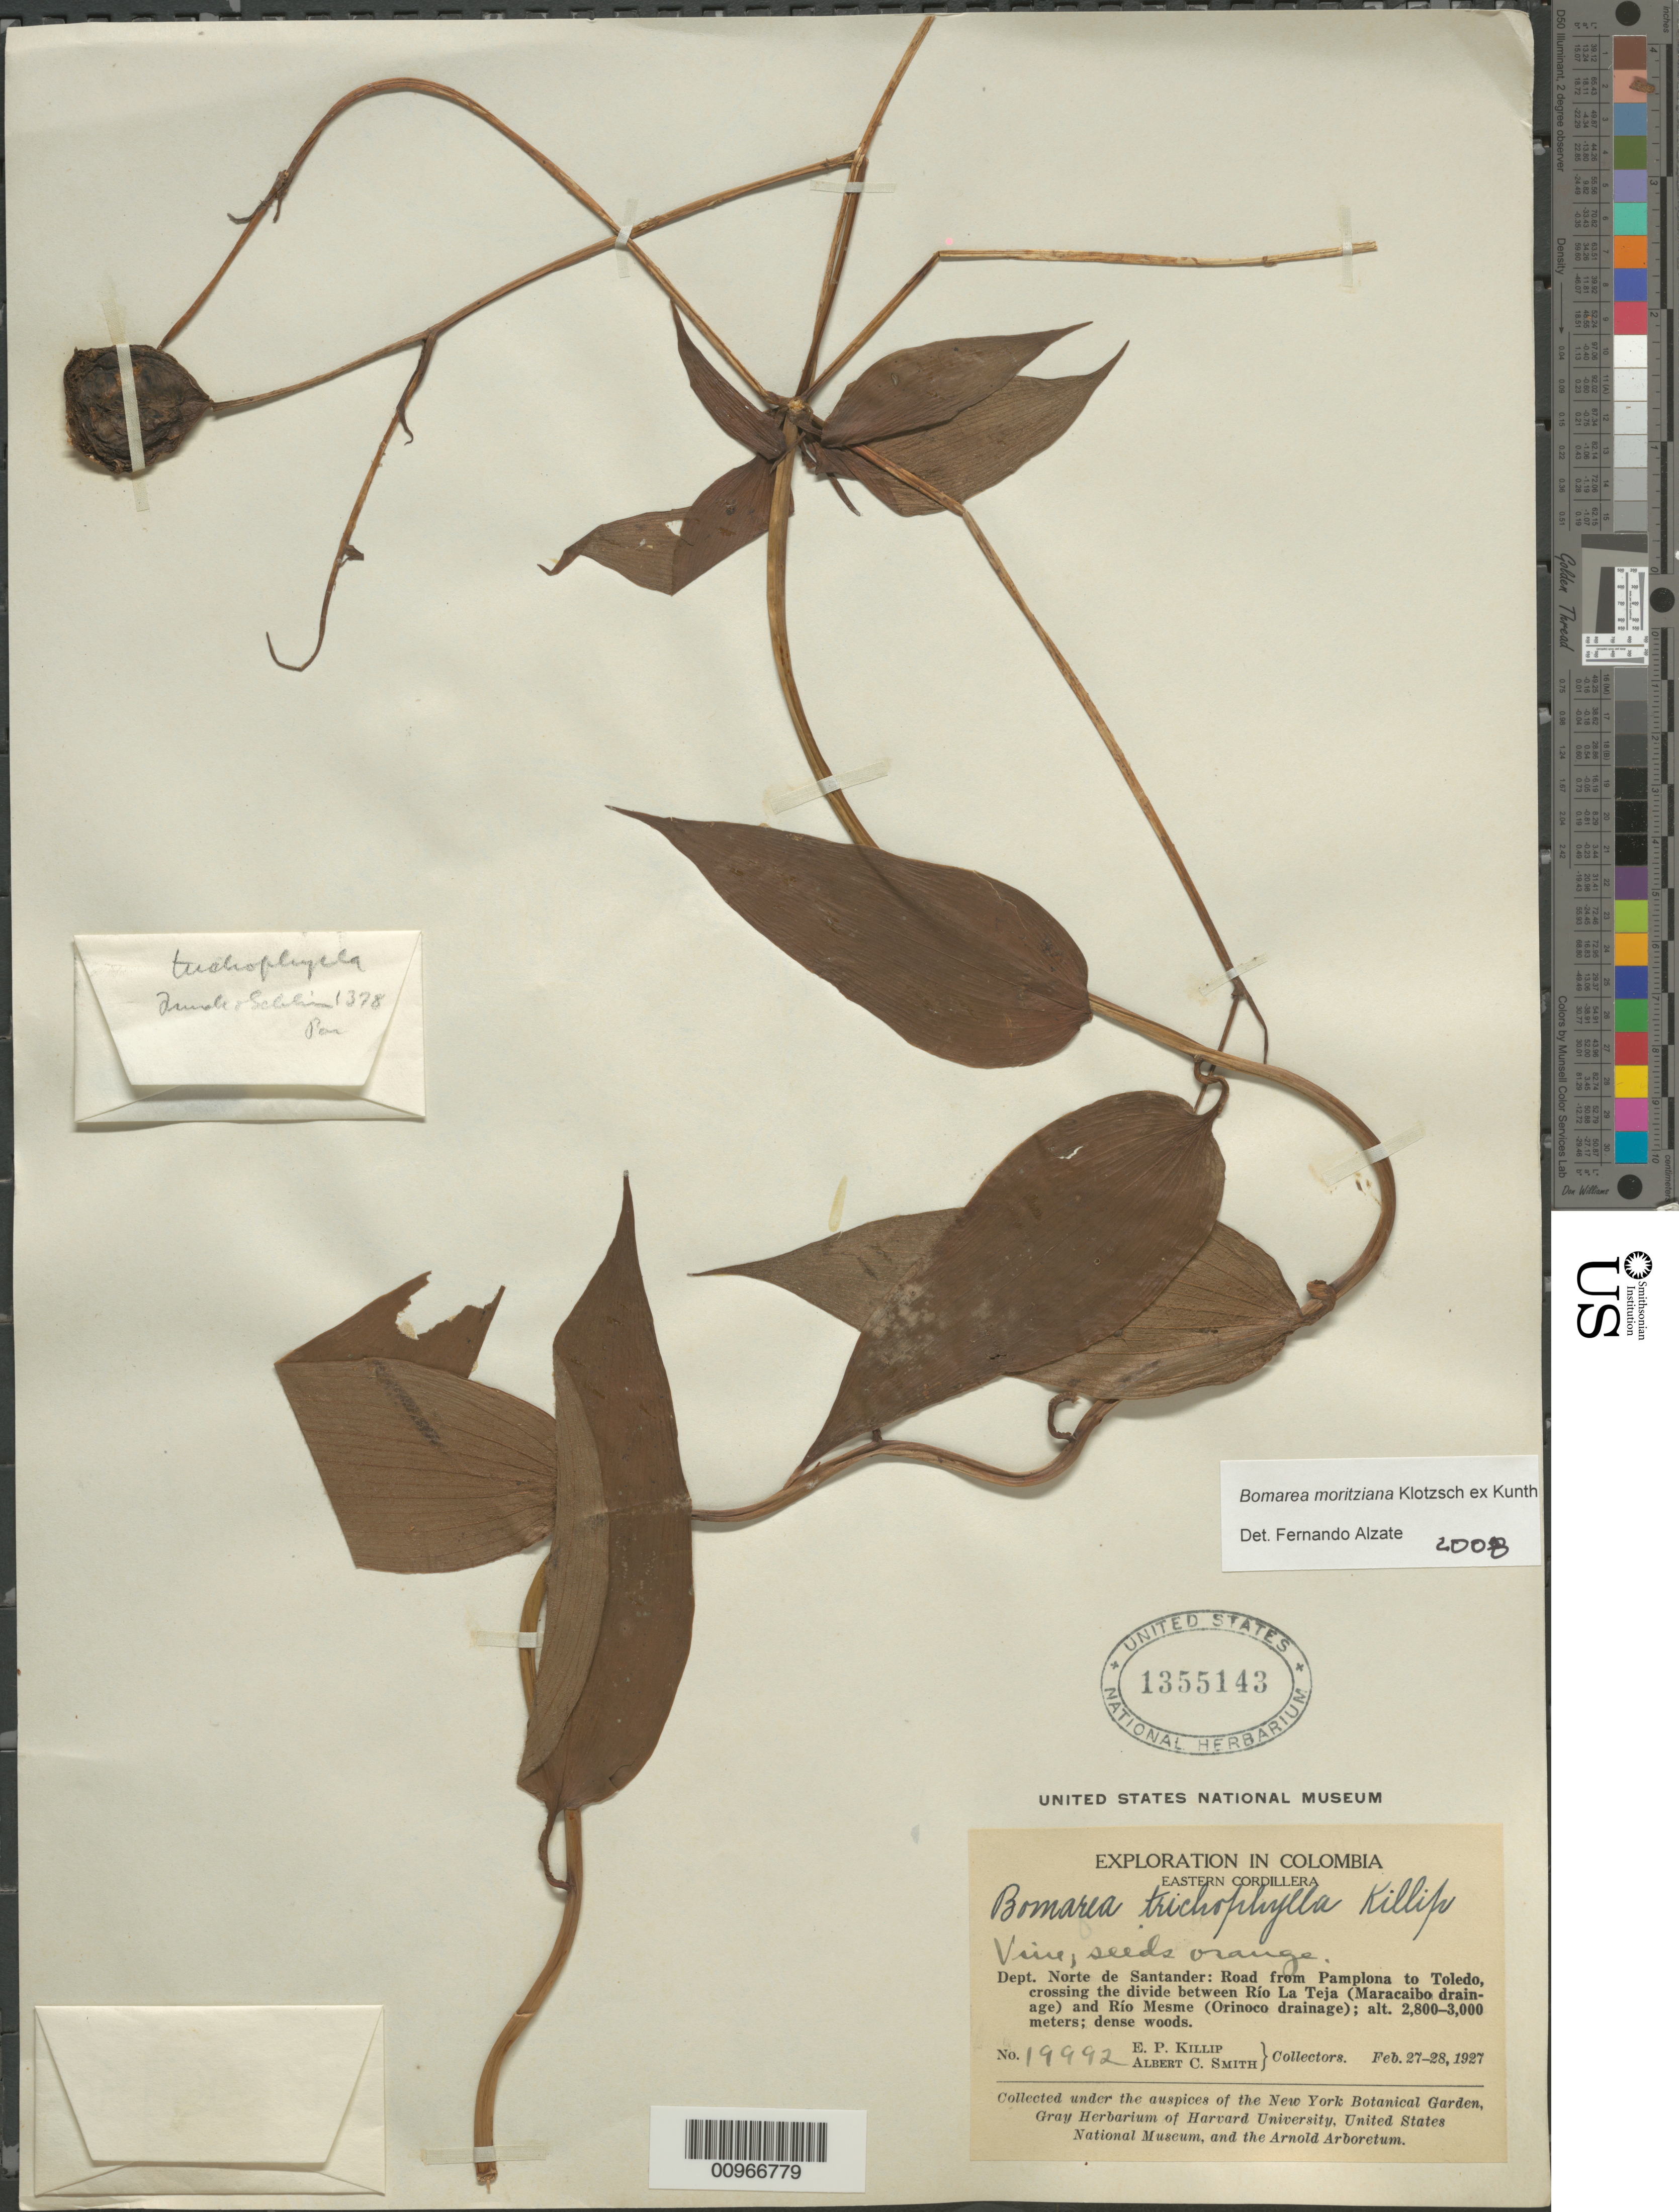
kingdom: Plantae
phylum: Tracheophyta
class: Liliopsida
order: Liliales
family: Alstroemeriaceae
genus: Bomarea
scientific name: Bomarea moritziana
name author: Klotzsch ex Kunth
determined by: Alzate Guarin, Fernando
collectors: E. P. Killip & A. C. Smith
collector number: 19992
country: Colombia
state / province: Santander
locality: Pamplona to Toledo, between Rio La Teja and Rio Mesme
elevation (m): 2800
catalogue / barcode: US 1355143